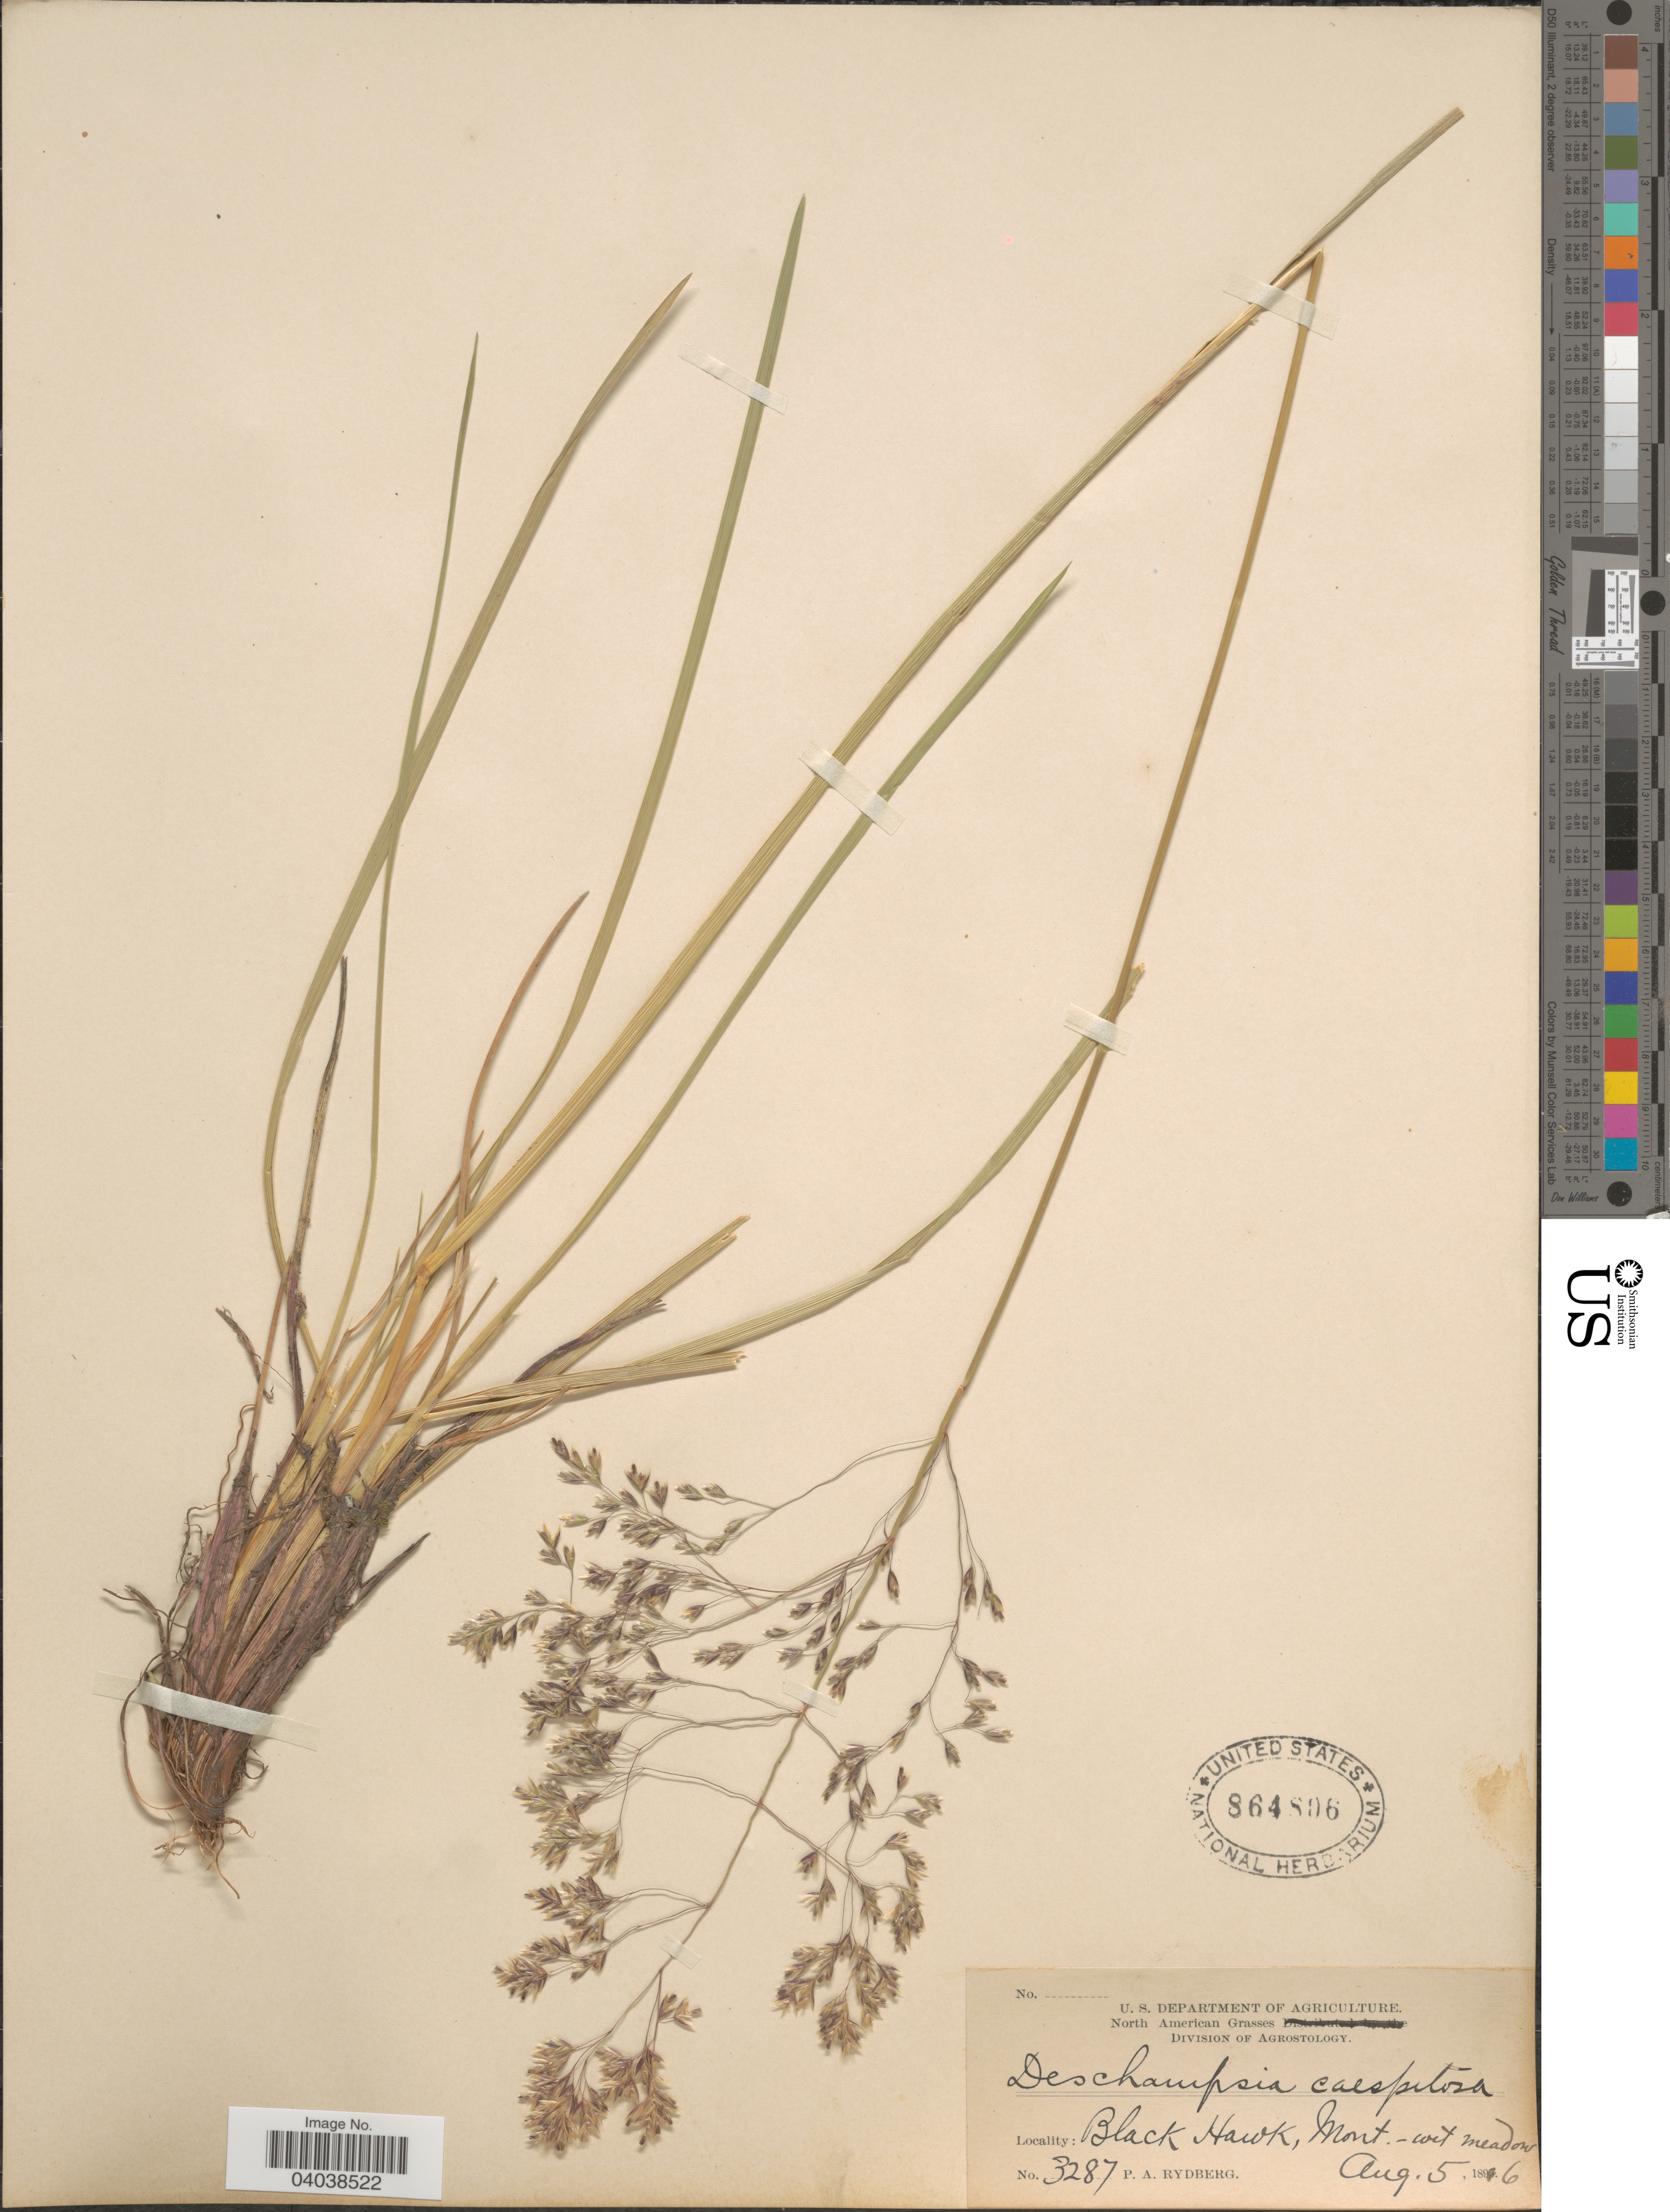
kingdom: Plantae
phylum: Tracheophyta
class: Liliopsida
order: Poales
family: Poaceae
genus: Deschampsia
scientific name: Deschampsia cespitosa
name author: (L.) P. Beauv.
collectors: P. A. Rydberg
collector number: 3287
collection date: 1896-08-05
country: United States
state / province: Montana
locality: Black Hawk.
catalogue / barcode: US 864806